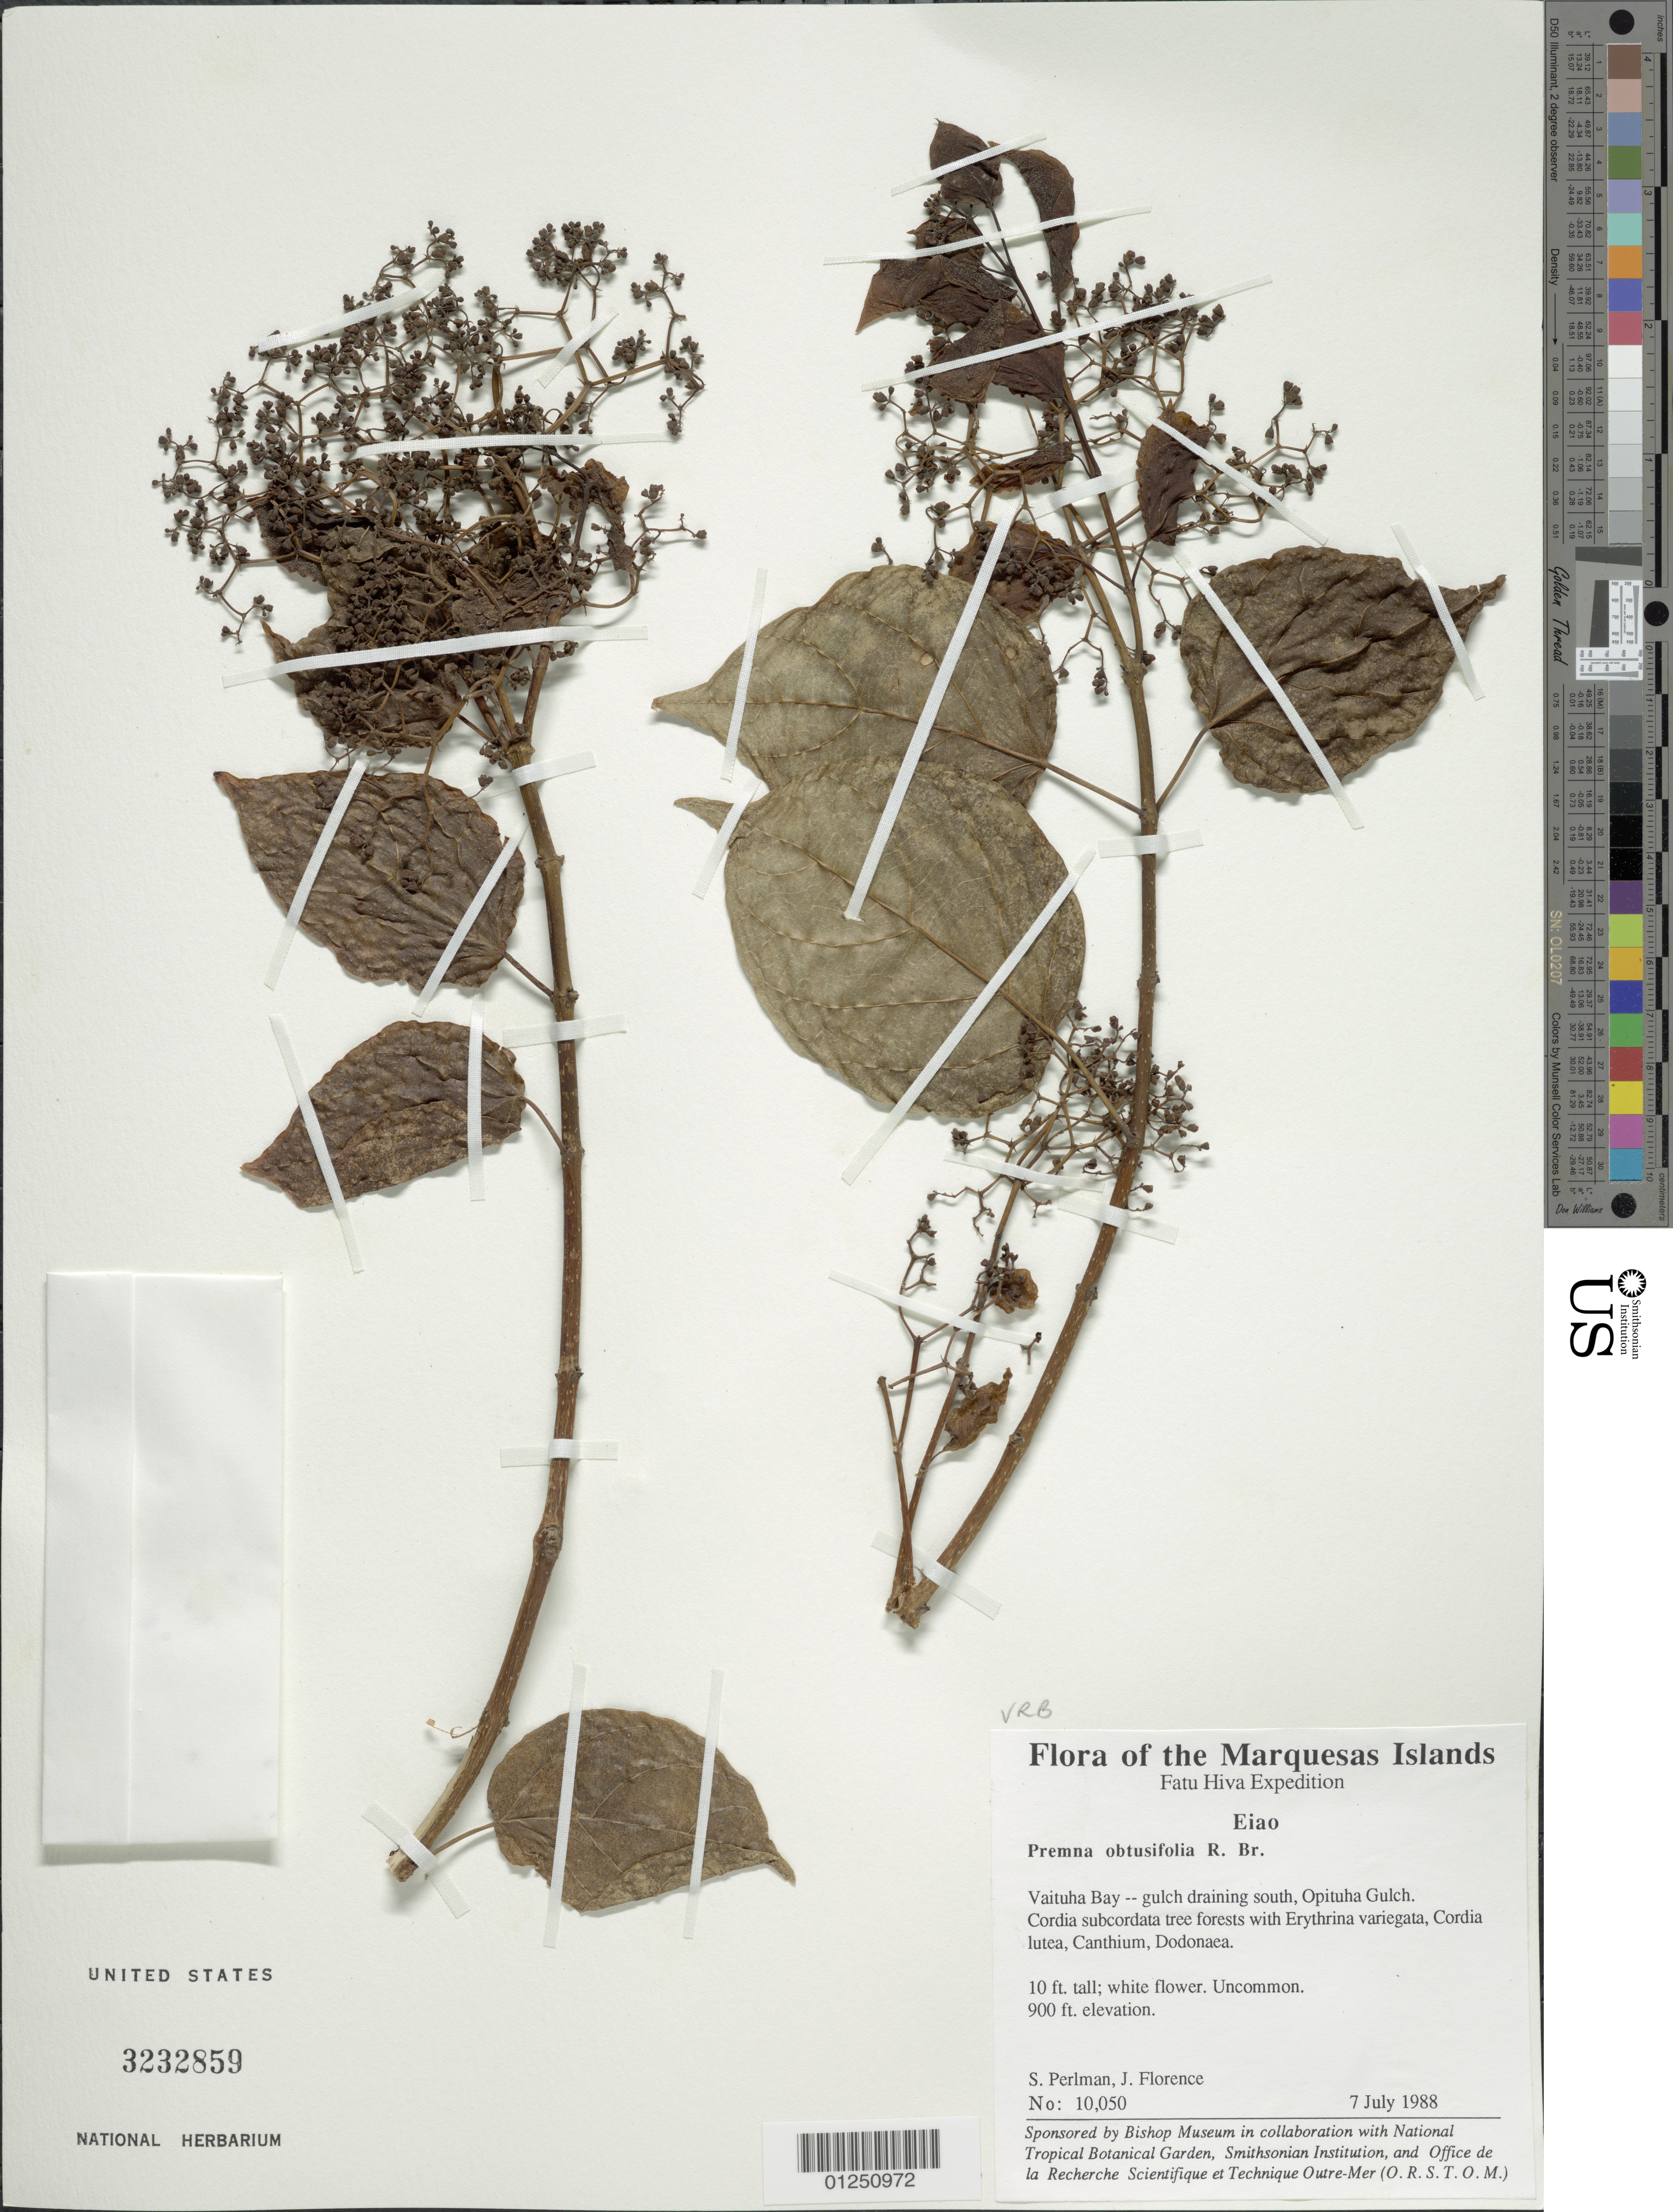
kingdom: Plantae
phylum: Tracheophyta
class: Magnoliopsida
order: Lamiales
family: Lamiaceae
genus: Premna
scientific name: Premna serratifolia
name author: L.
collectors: S. P. Perlman & J. Florence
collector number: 10050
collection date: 1988-07-07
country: French Polynesia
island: Eiao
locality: Vaituha Bay, gulch draining south, Opituha Gulch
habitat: Cordia subcordata forest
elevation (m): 274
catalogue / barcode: US 3232859